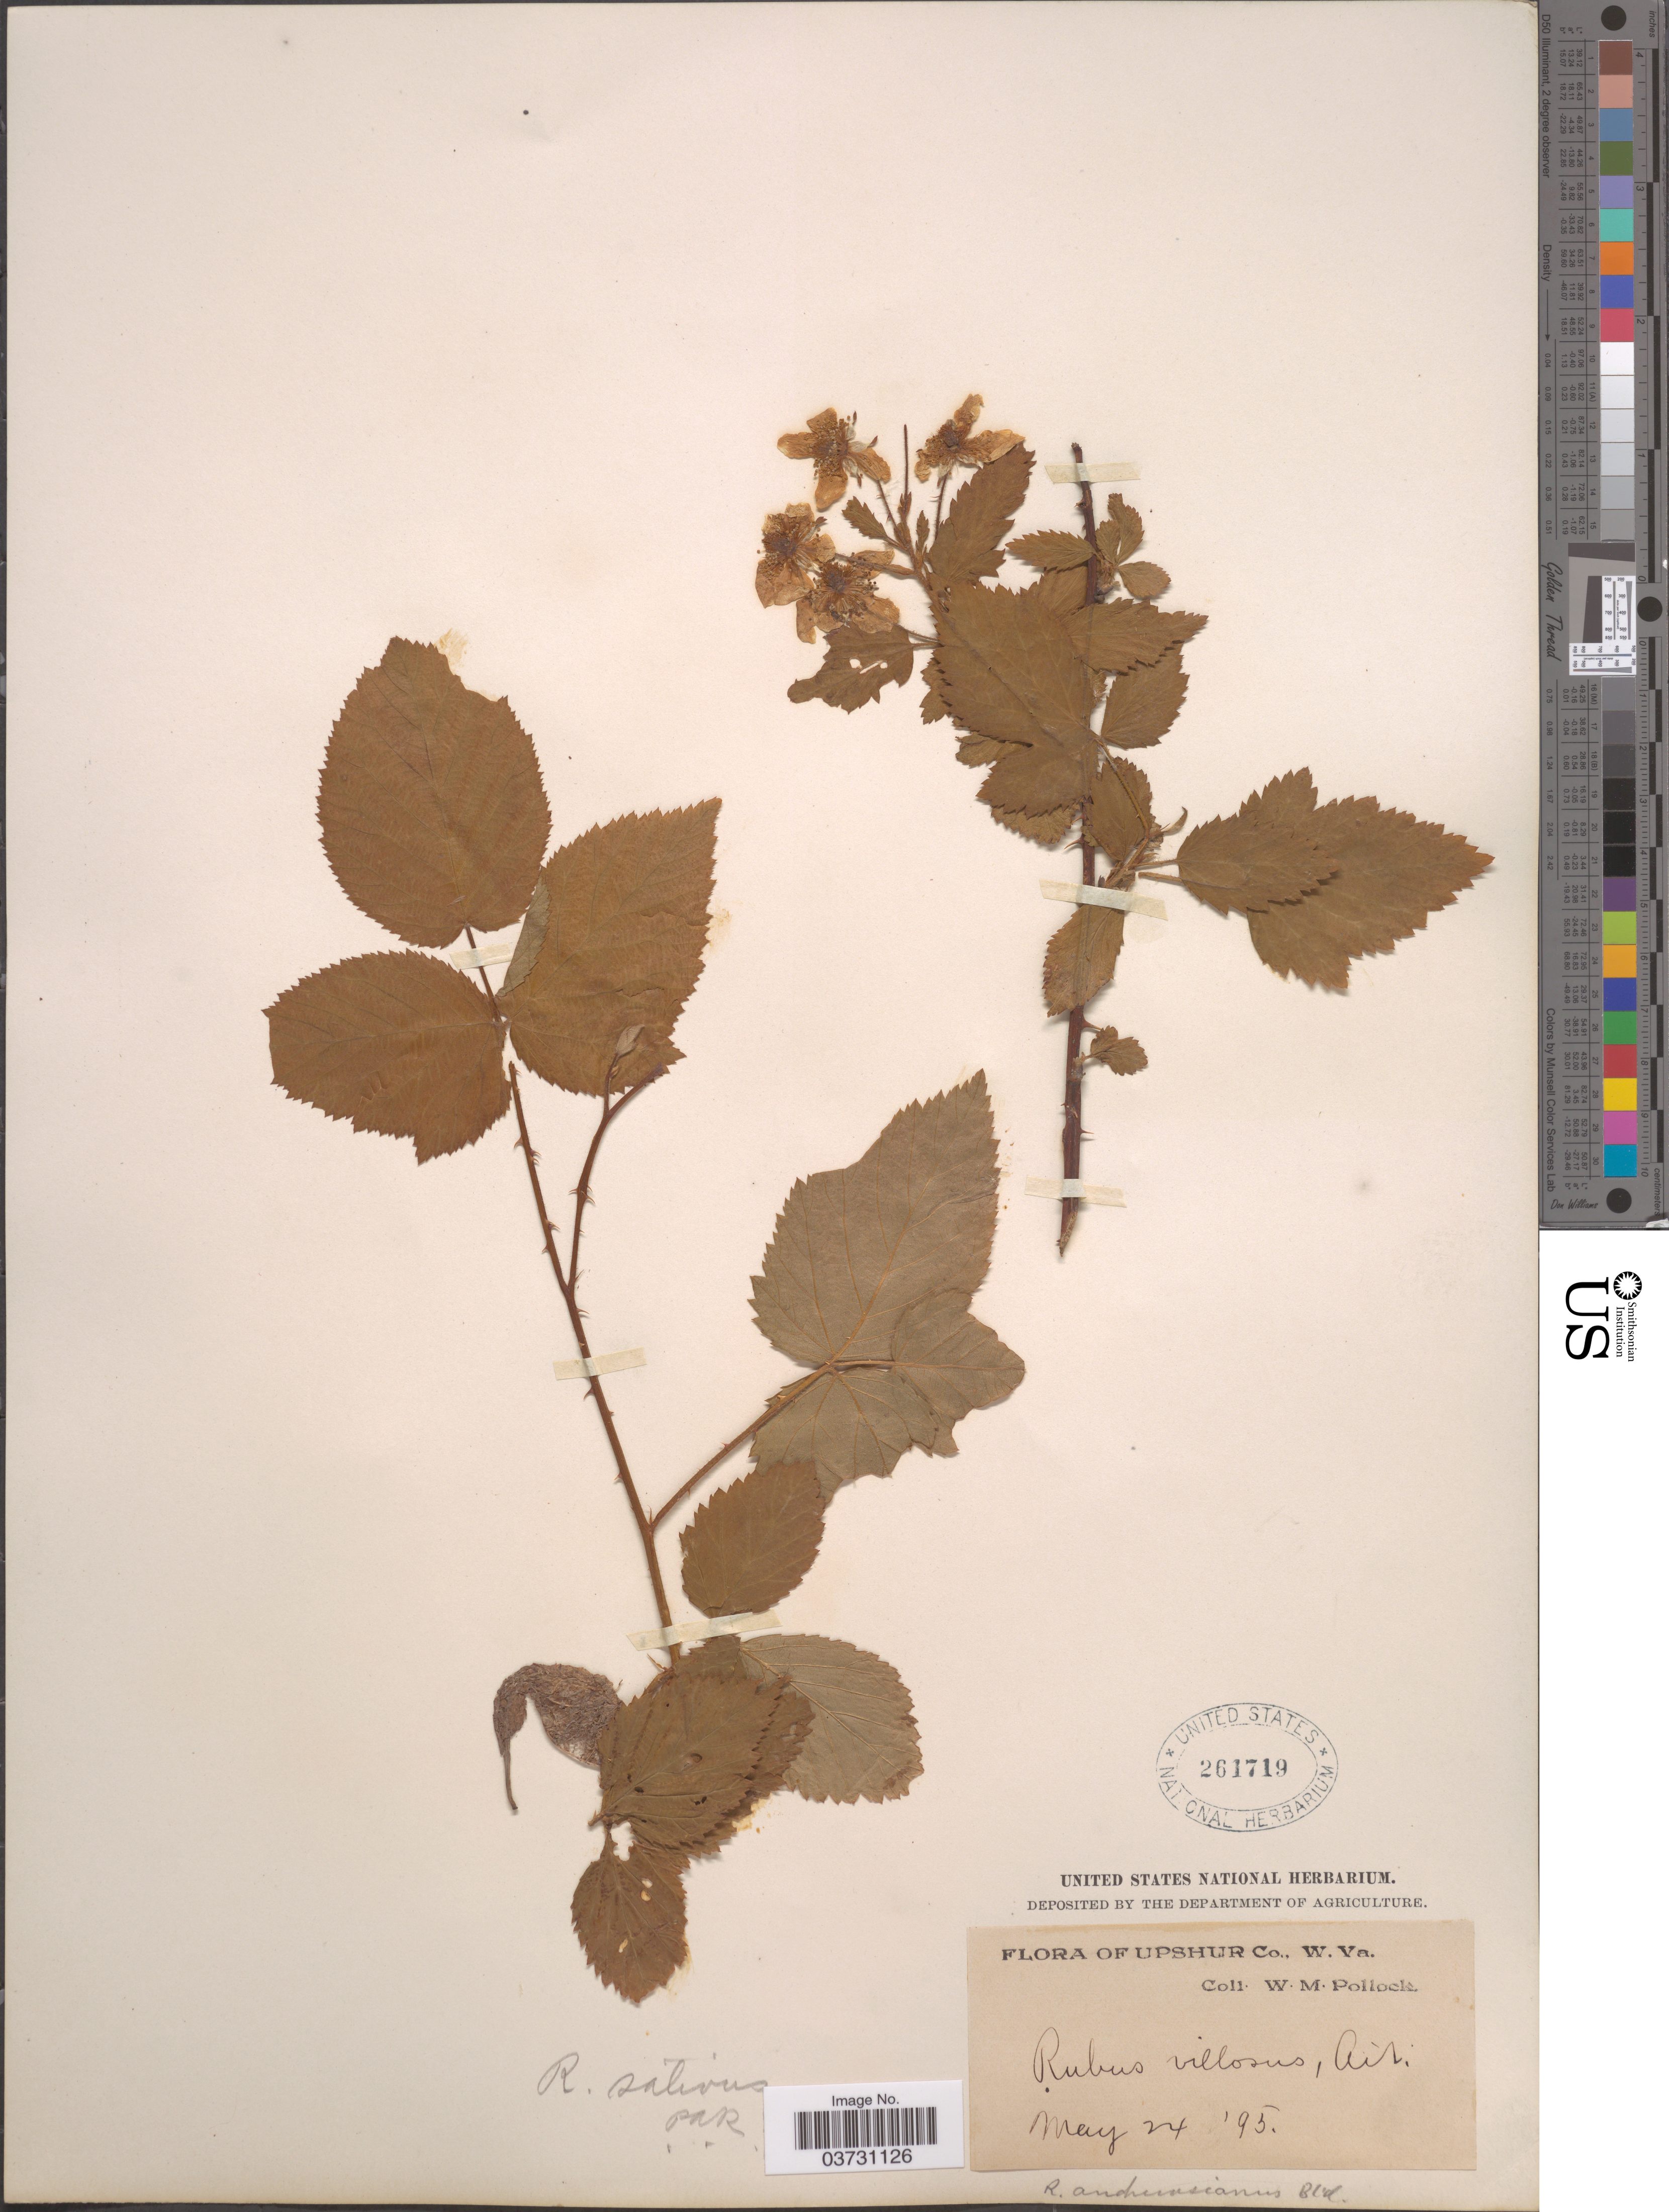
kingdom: Plantae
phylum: Tracheophyta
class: Magnoliopsida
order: Rosales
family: Rosaceae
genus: Rubus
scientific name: Rubus sativus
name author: (Bailey) Brainerd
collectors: W. M. Pollock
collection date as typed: Transcribed d/m/y: 24/5/95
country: United States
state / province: West Virginia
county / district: Upshur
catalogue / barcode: US 261719